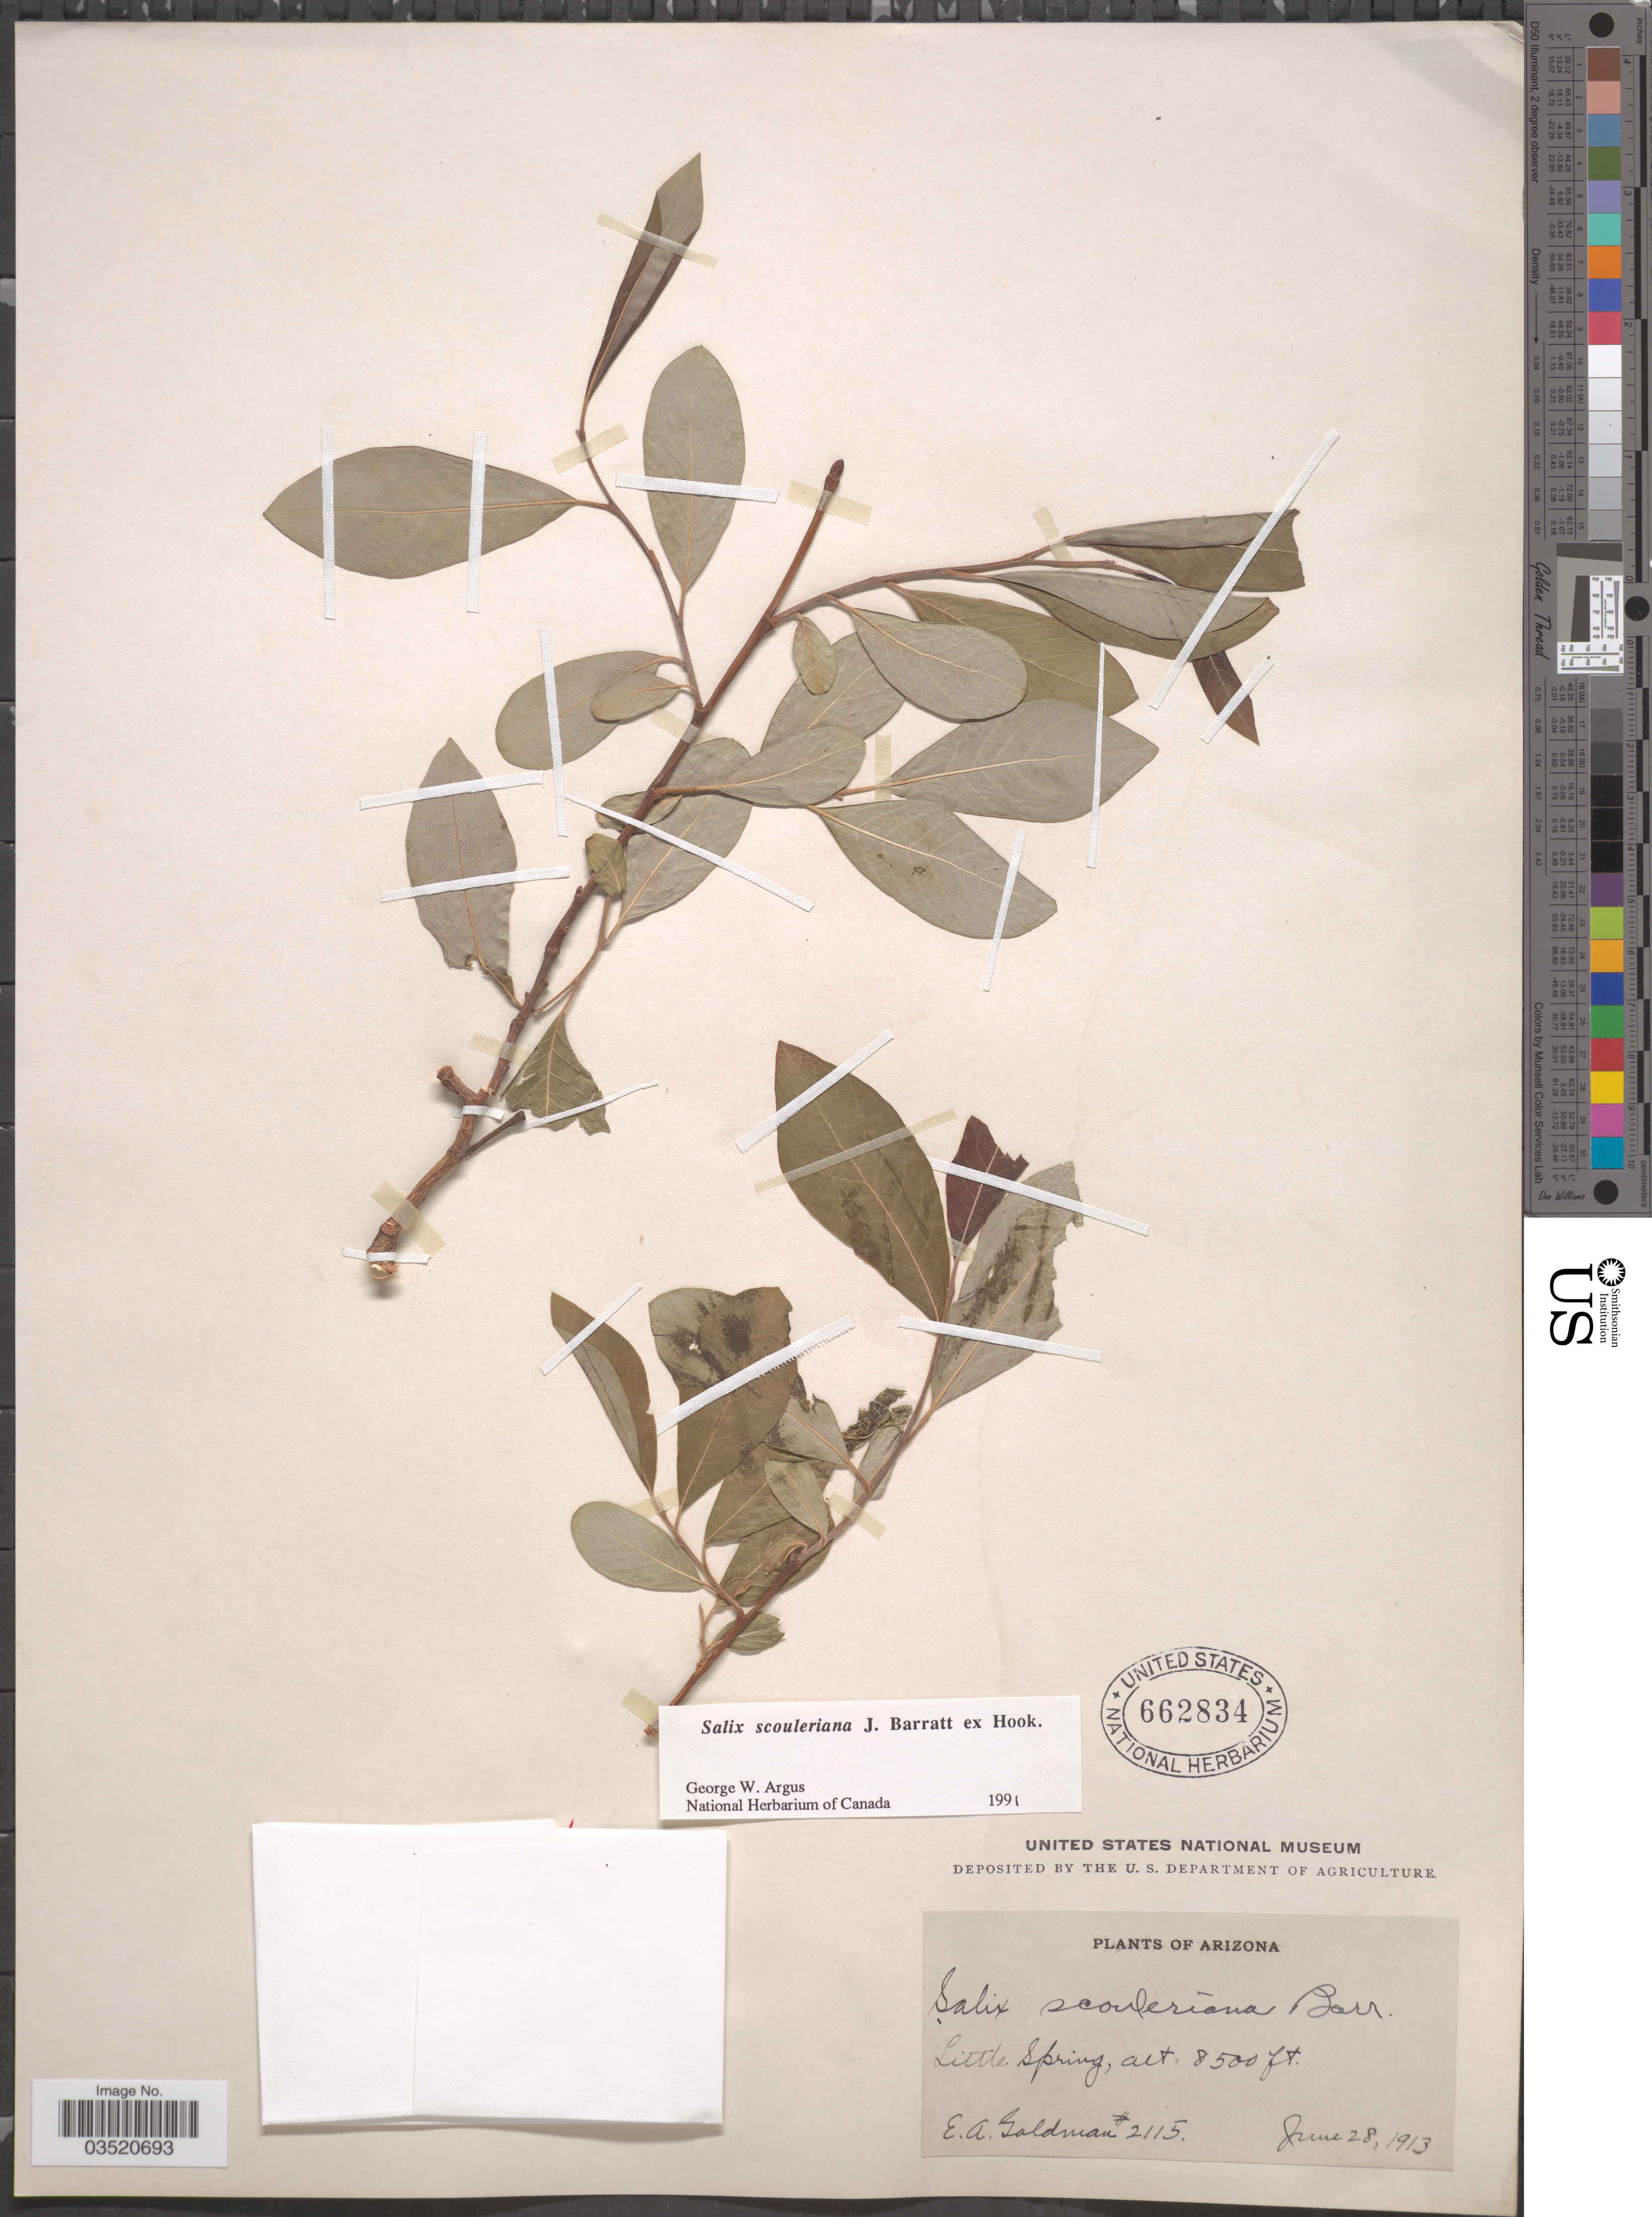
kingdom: Plantae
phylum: Tracheophyta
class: Magnoliopsida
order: Malpighiales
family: Salicaceae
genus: Salix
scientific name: Salix scouleriana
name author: Barratt ex Hook.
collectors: E. A. Goldman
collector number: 2115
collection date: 1913-06-28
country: United States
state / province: Arizona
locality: Little Spring.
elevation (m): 2591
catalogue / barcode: US 662834